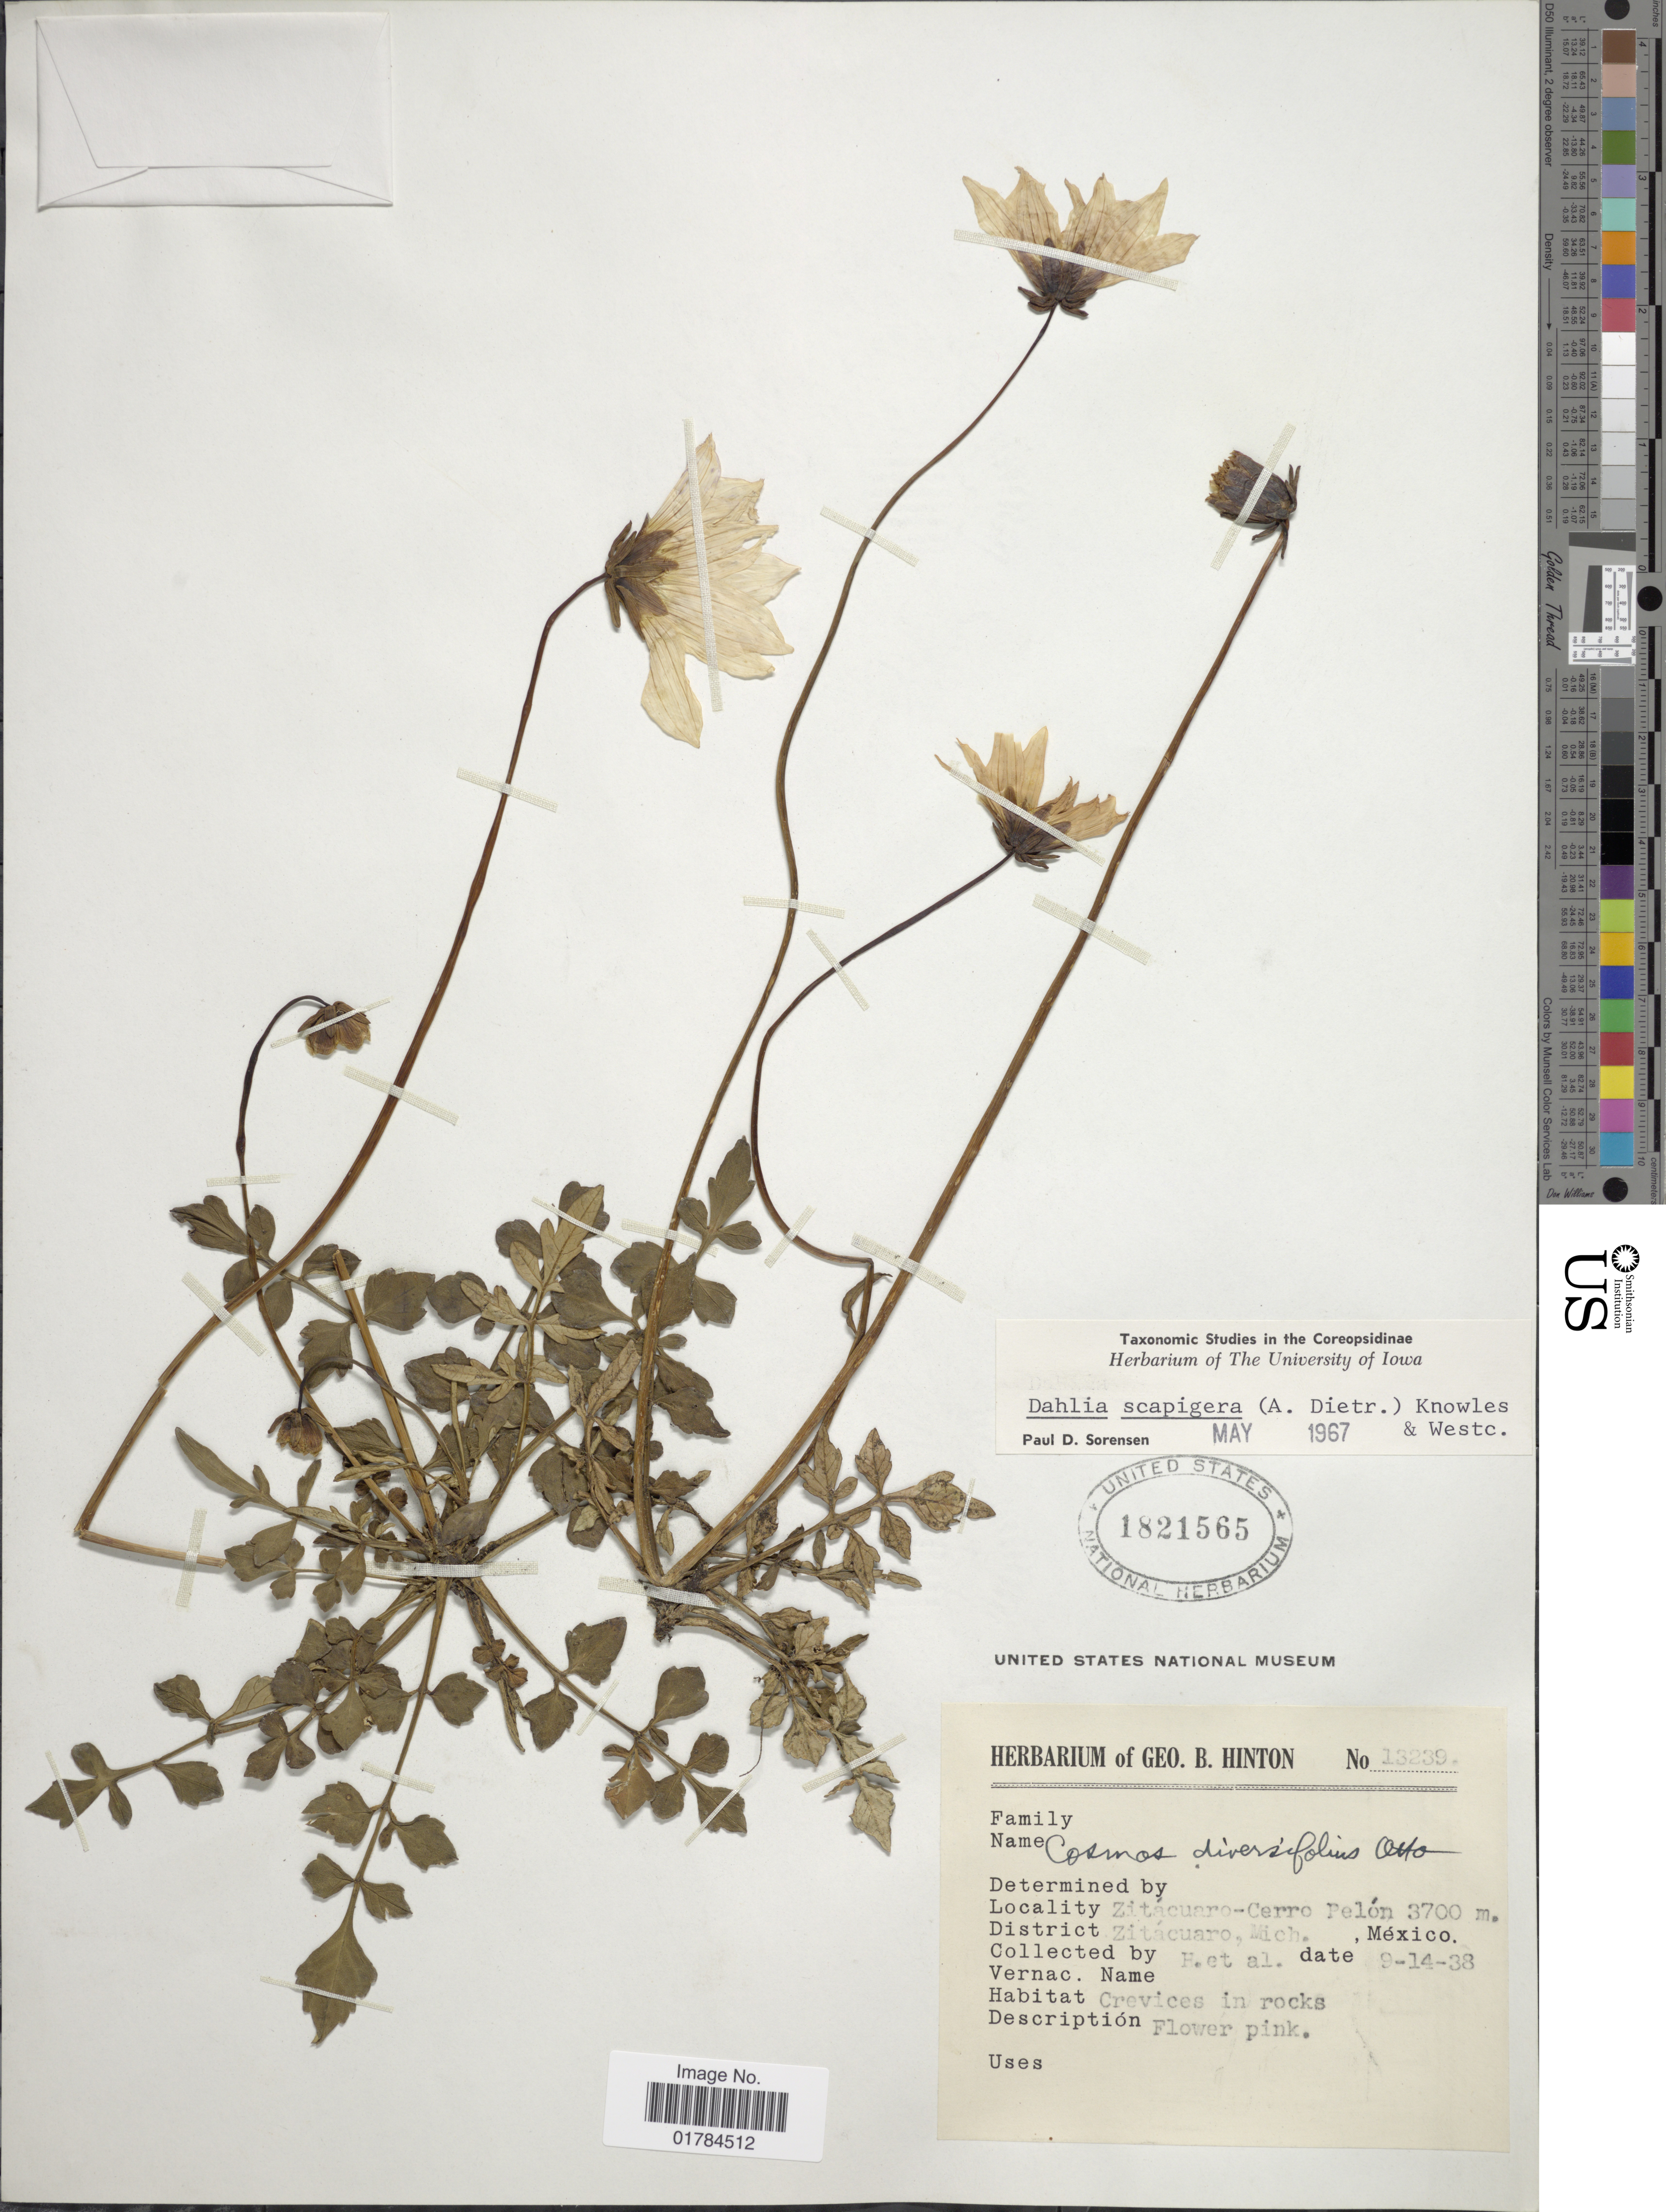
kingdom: Plantae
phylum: Tracheophyta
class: Magnoliopsida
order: Asterales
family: Asteraceae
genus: Dahlia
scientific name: Dahlia scapigera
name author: Knowles & Westc.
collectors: G. B. Hinton & et al.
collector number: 13239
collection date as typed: Transcribed d/m/y: 14/9/38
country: Mexico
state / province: Michoacán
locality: Zitacuaro-Cerro Pelon, District Zitacuaro, Mich.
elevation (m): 3700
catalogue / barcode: US 1821565